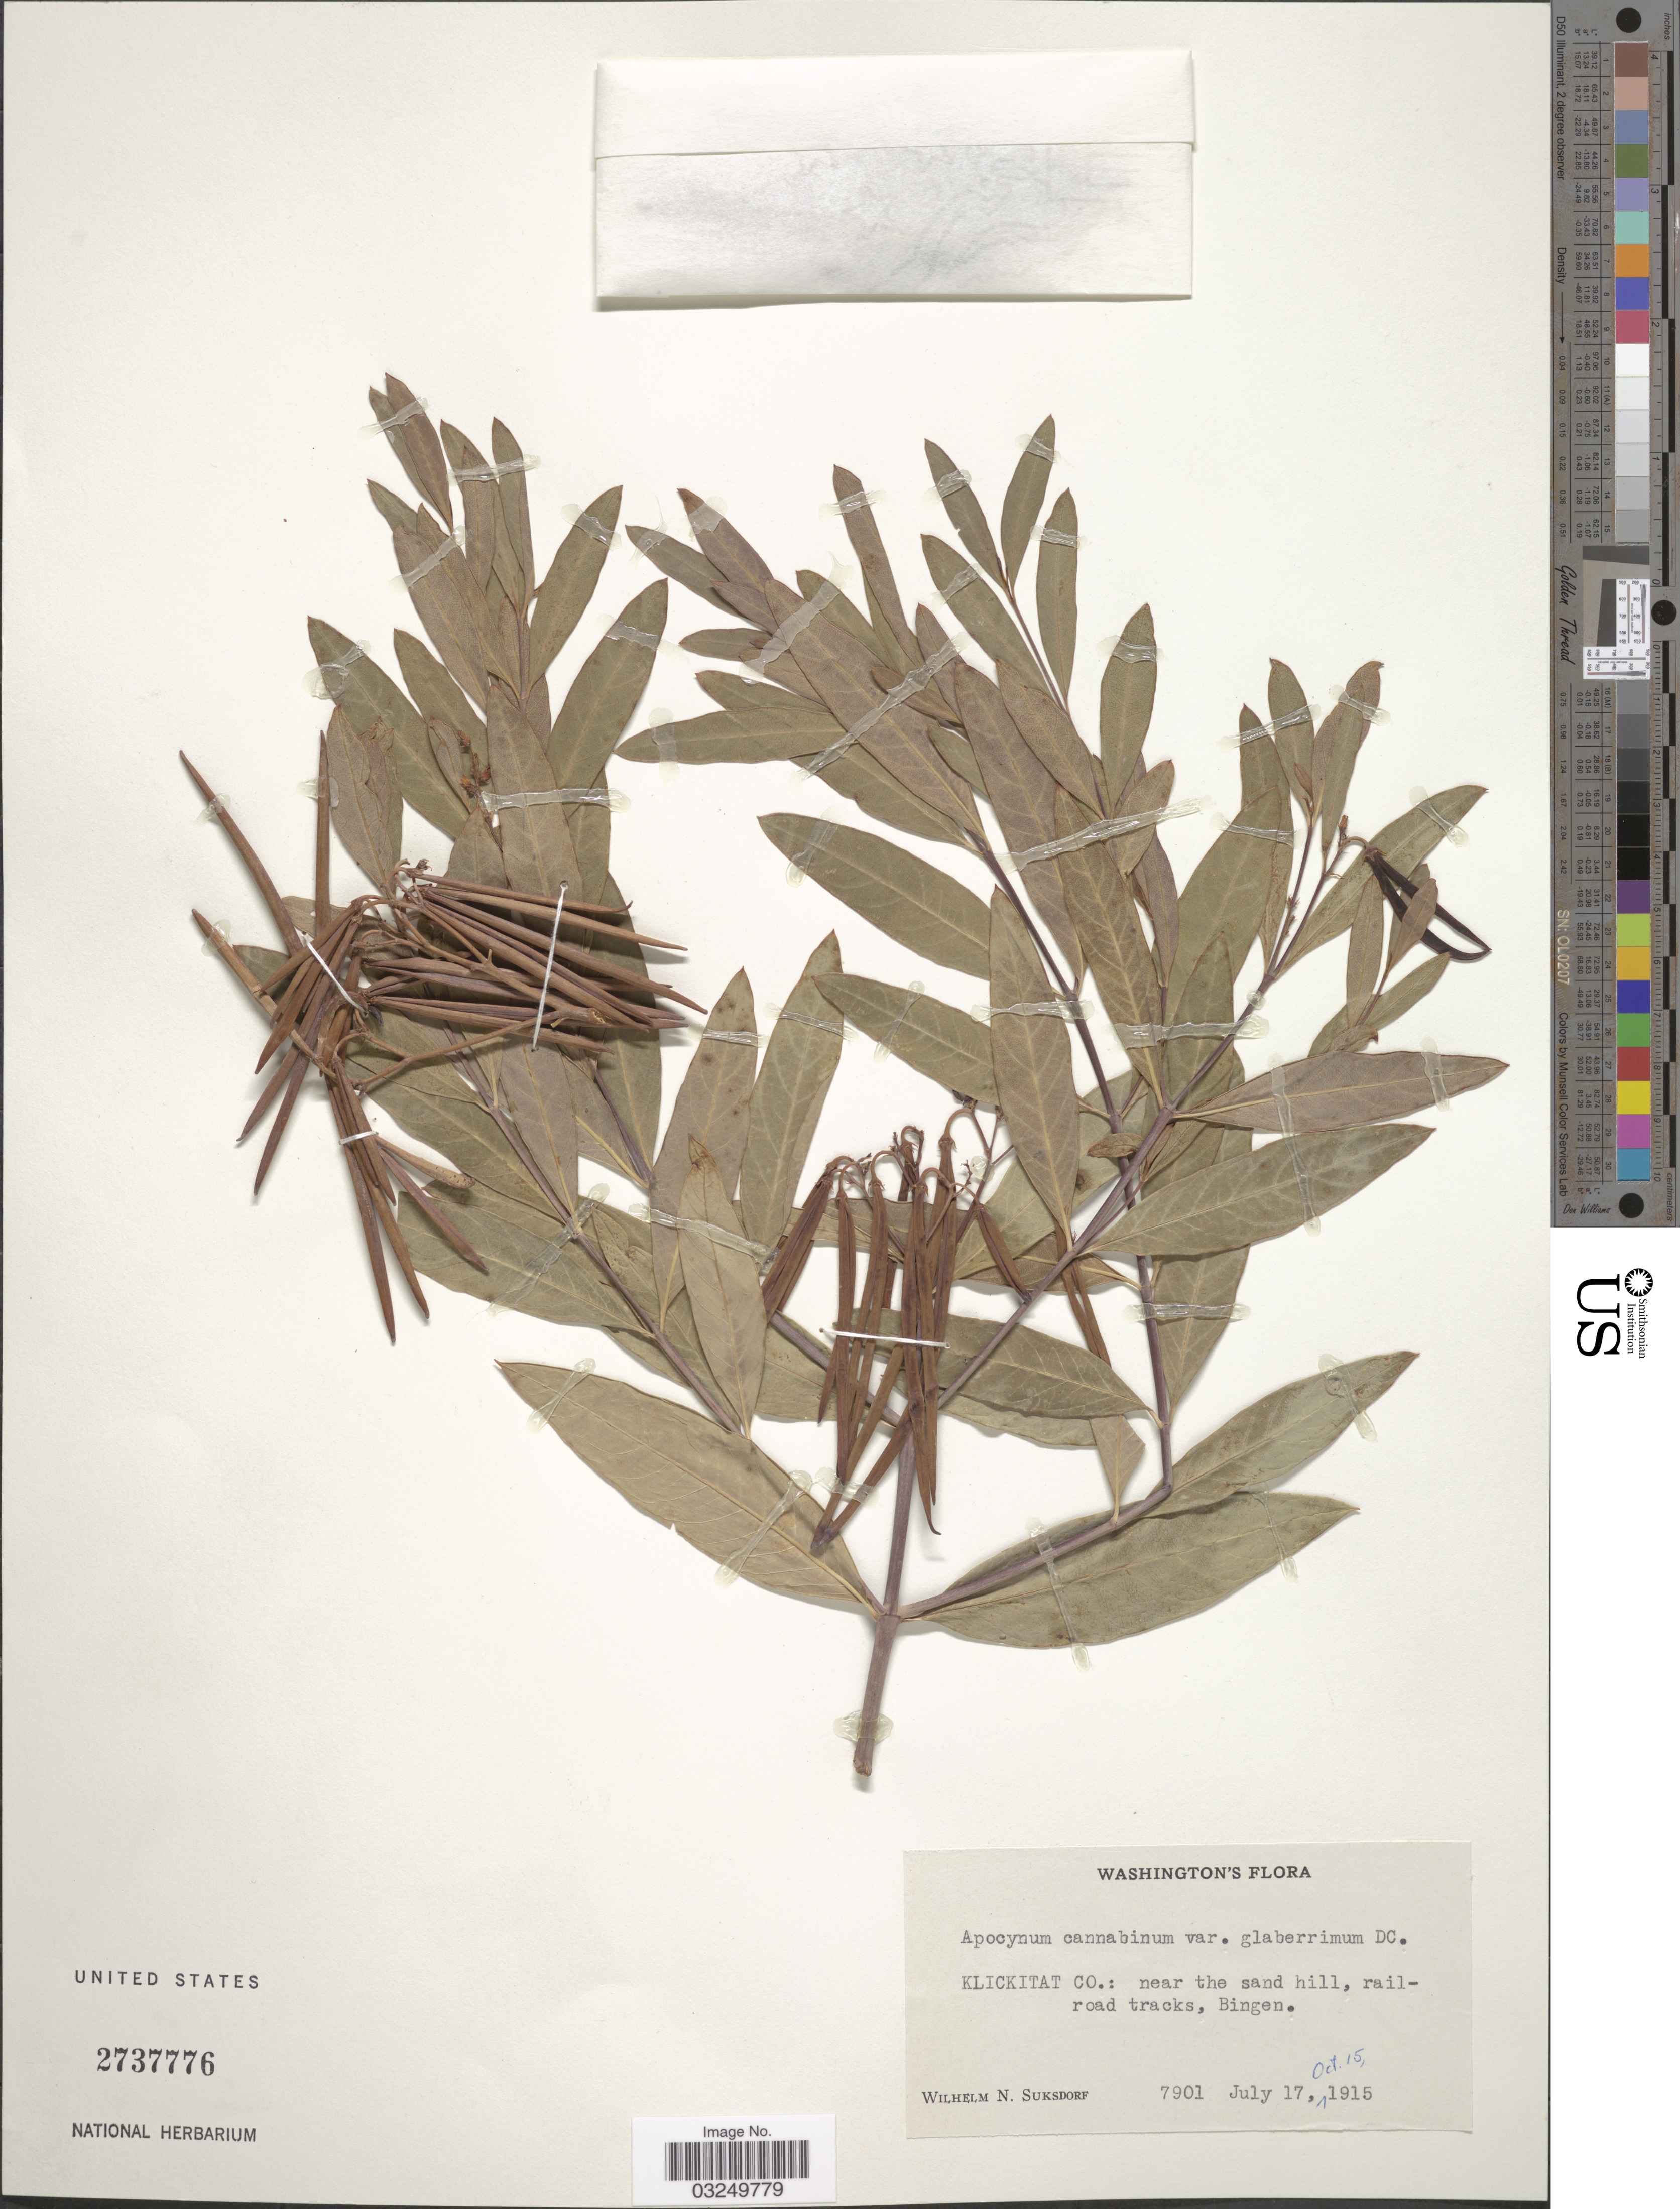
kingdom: Plantae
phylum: Tracheophyta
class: Magnoliopsida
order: Gentianales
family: Apocynaceae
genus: Apocynum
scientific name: Apocynum cannabinum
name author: L.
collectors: W. N. Suksdorf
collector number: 7901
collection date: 1915-07-17/1915-10-15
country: United States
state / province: Washington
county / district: Klickitat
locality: Klickitat Co.: near the sand hill, railroad tracks, Bingen.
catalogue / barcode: US 2737776